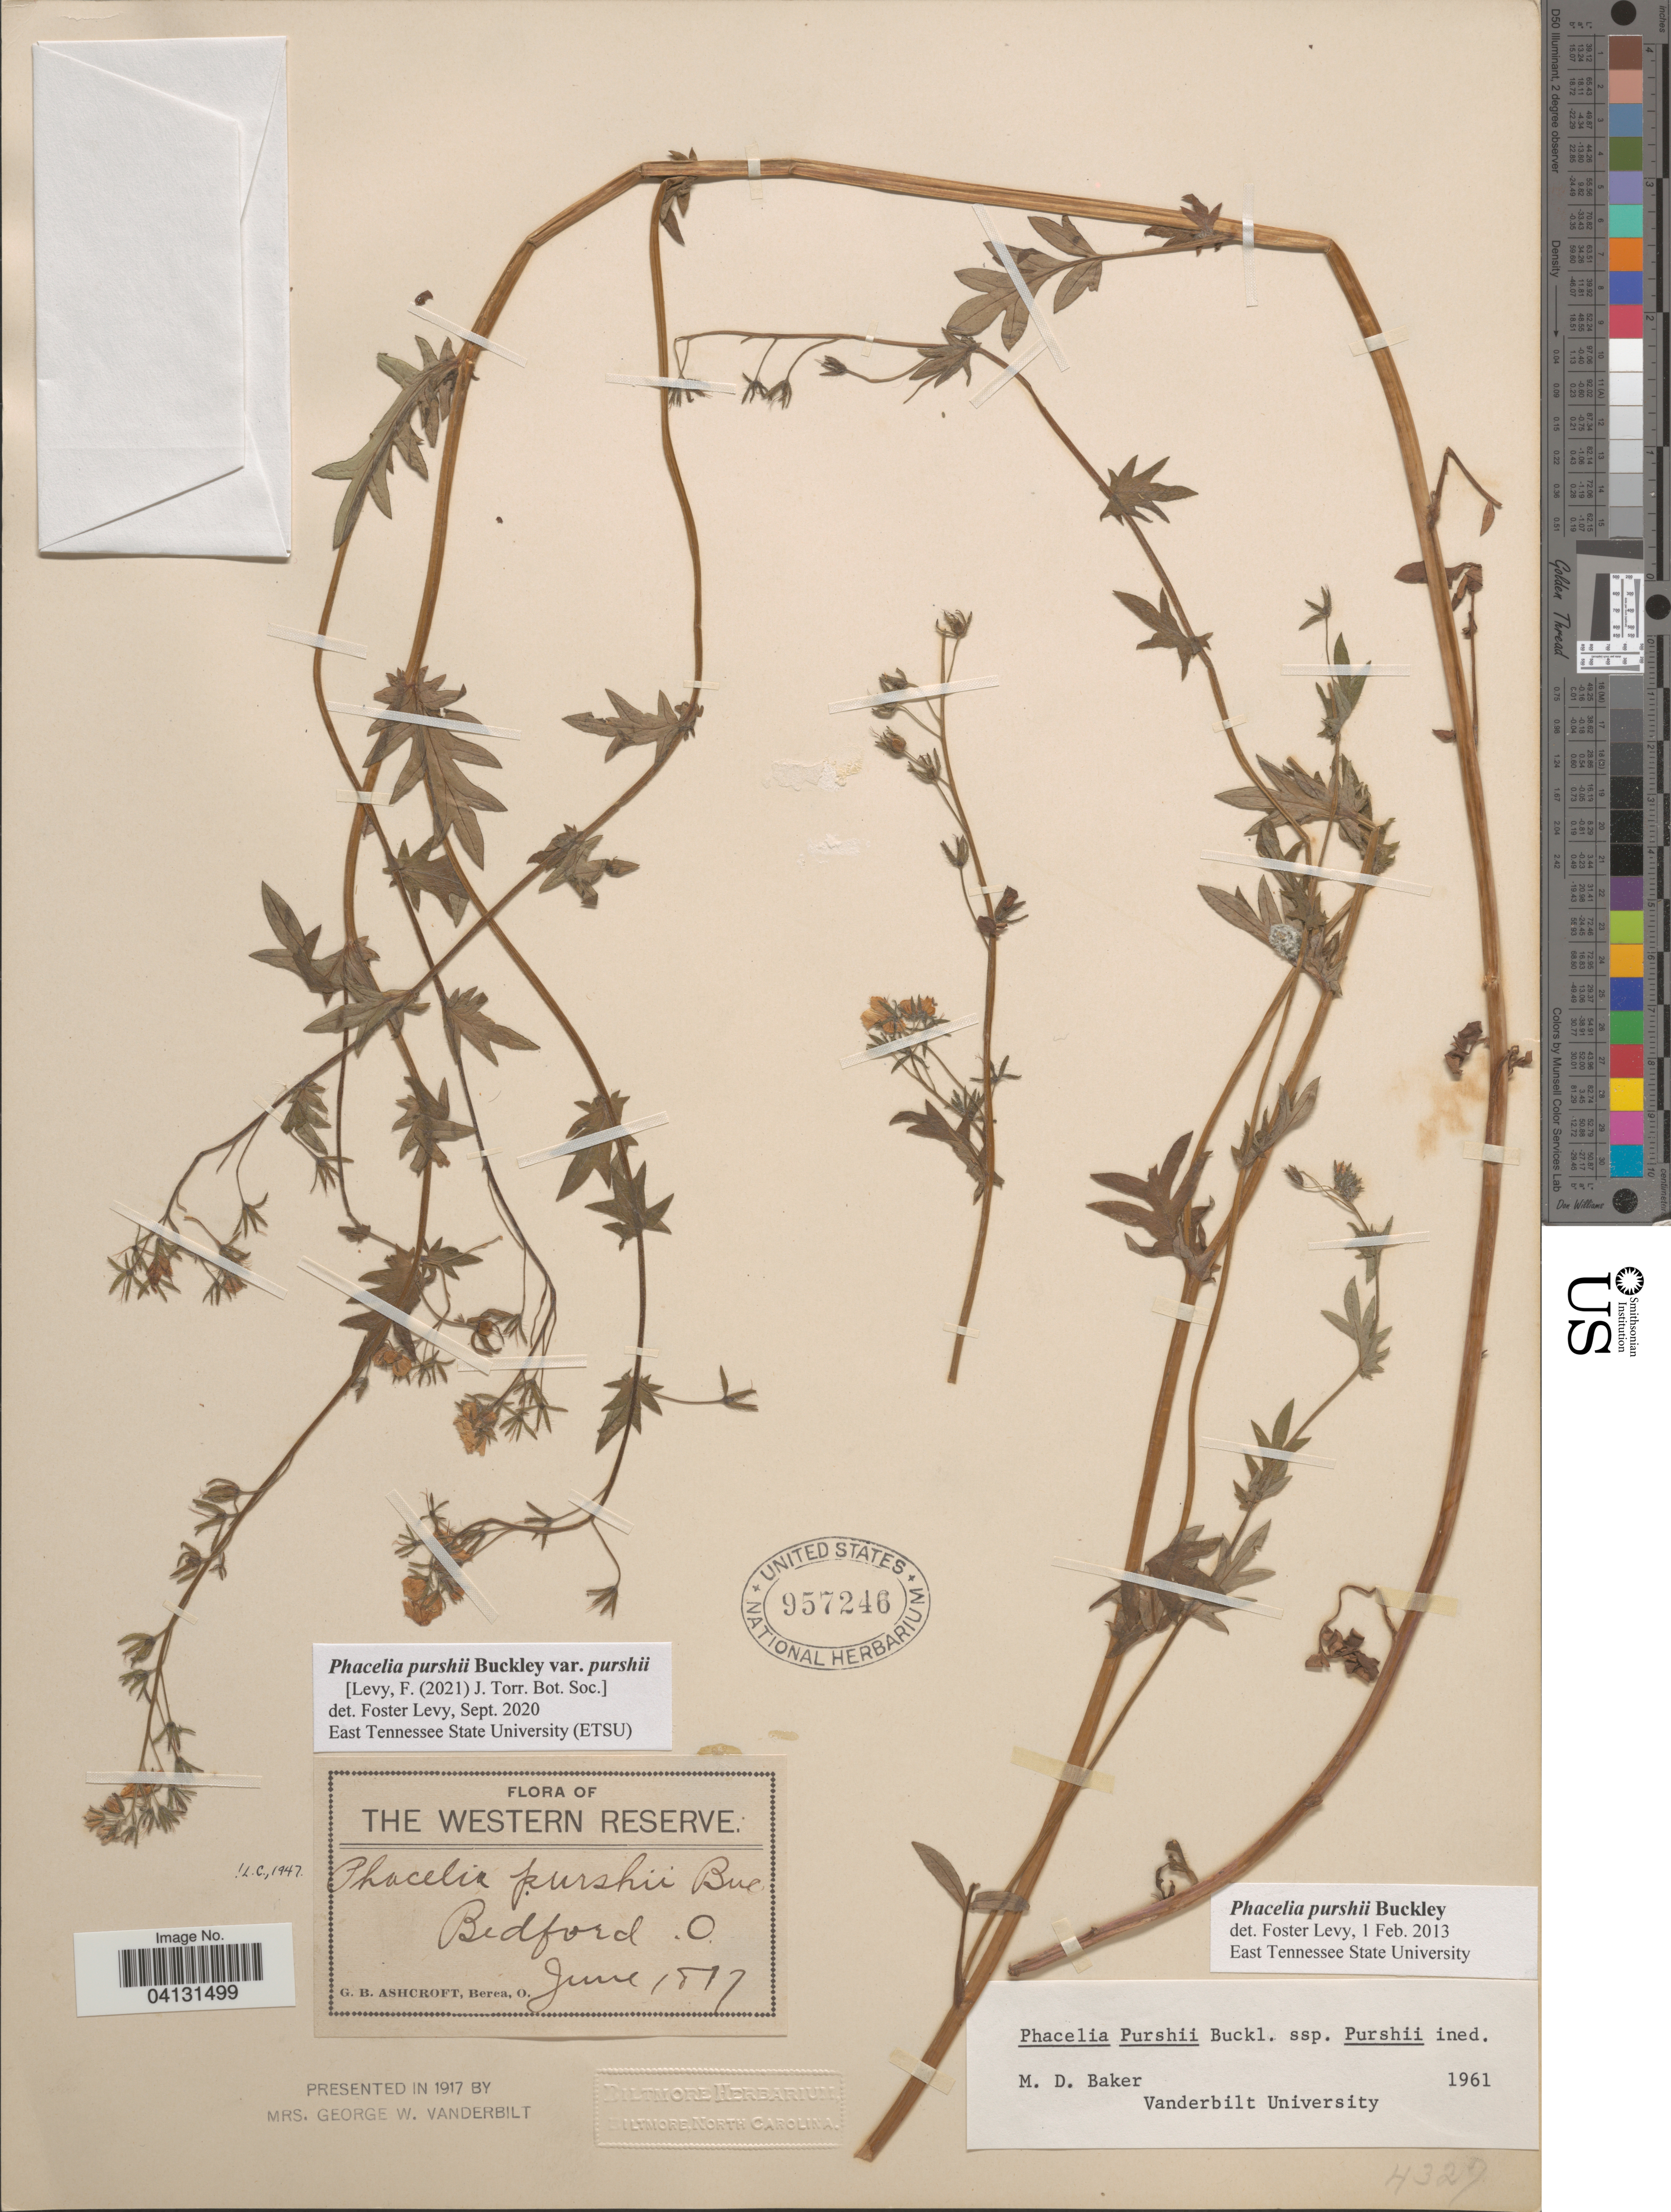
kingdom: Plantae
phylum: Tracheophyta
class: Magnoliopsida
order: Boraginales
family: Hydrophyllaceae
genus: Phacelia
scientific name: Phacelia purshii var. purshii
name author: Buckley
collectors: G. Ashcroft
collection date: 1817-06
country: United States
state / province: Ohio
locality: The Western Reserve. Bedford.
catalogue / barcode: US 957246